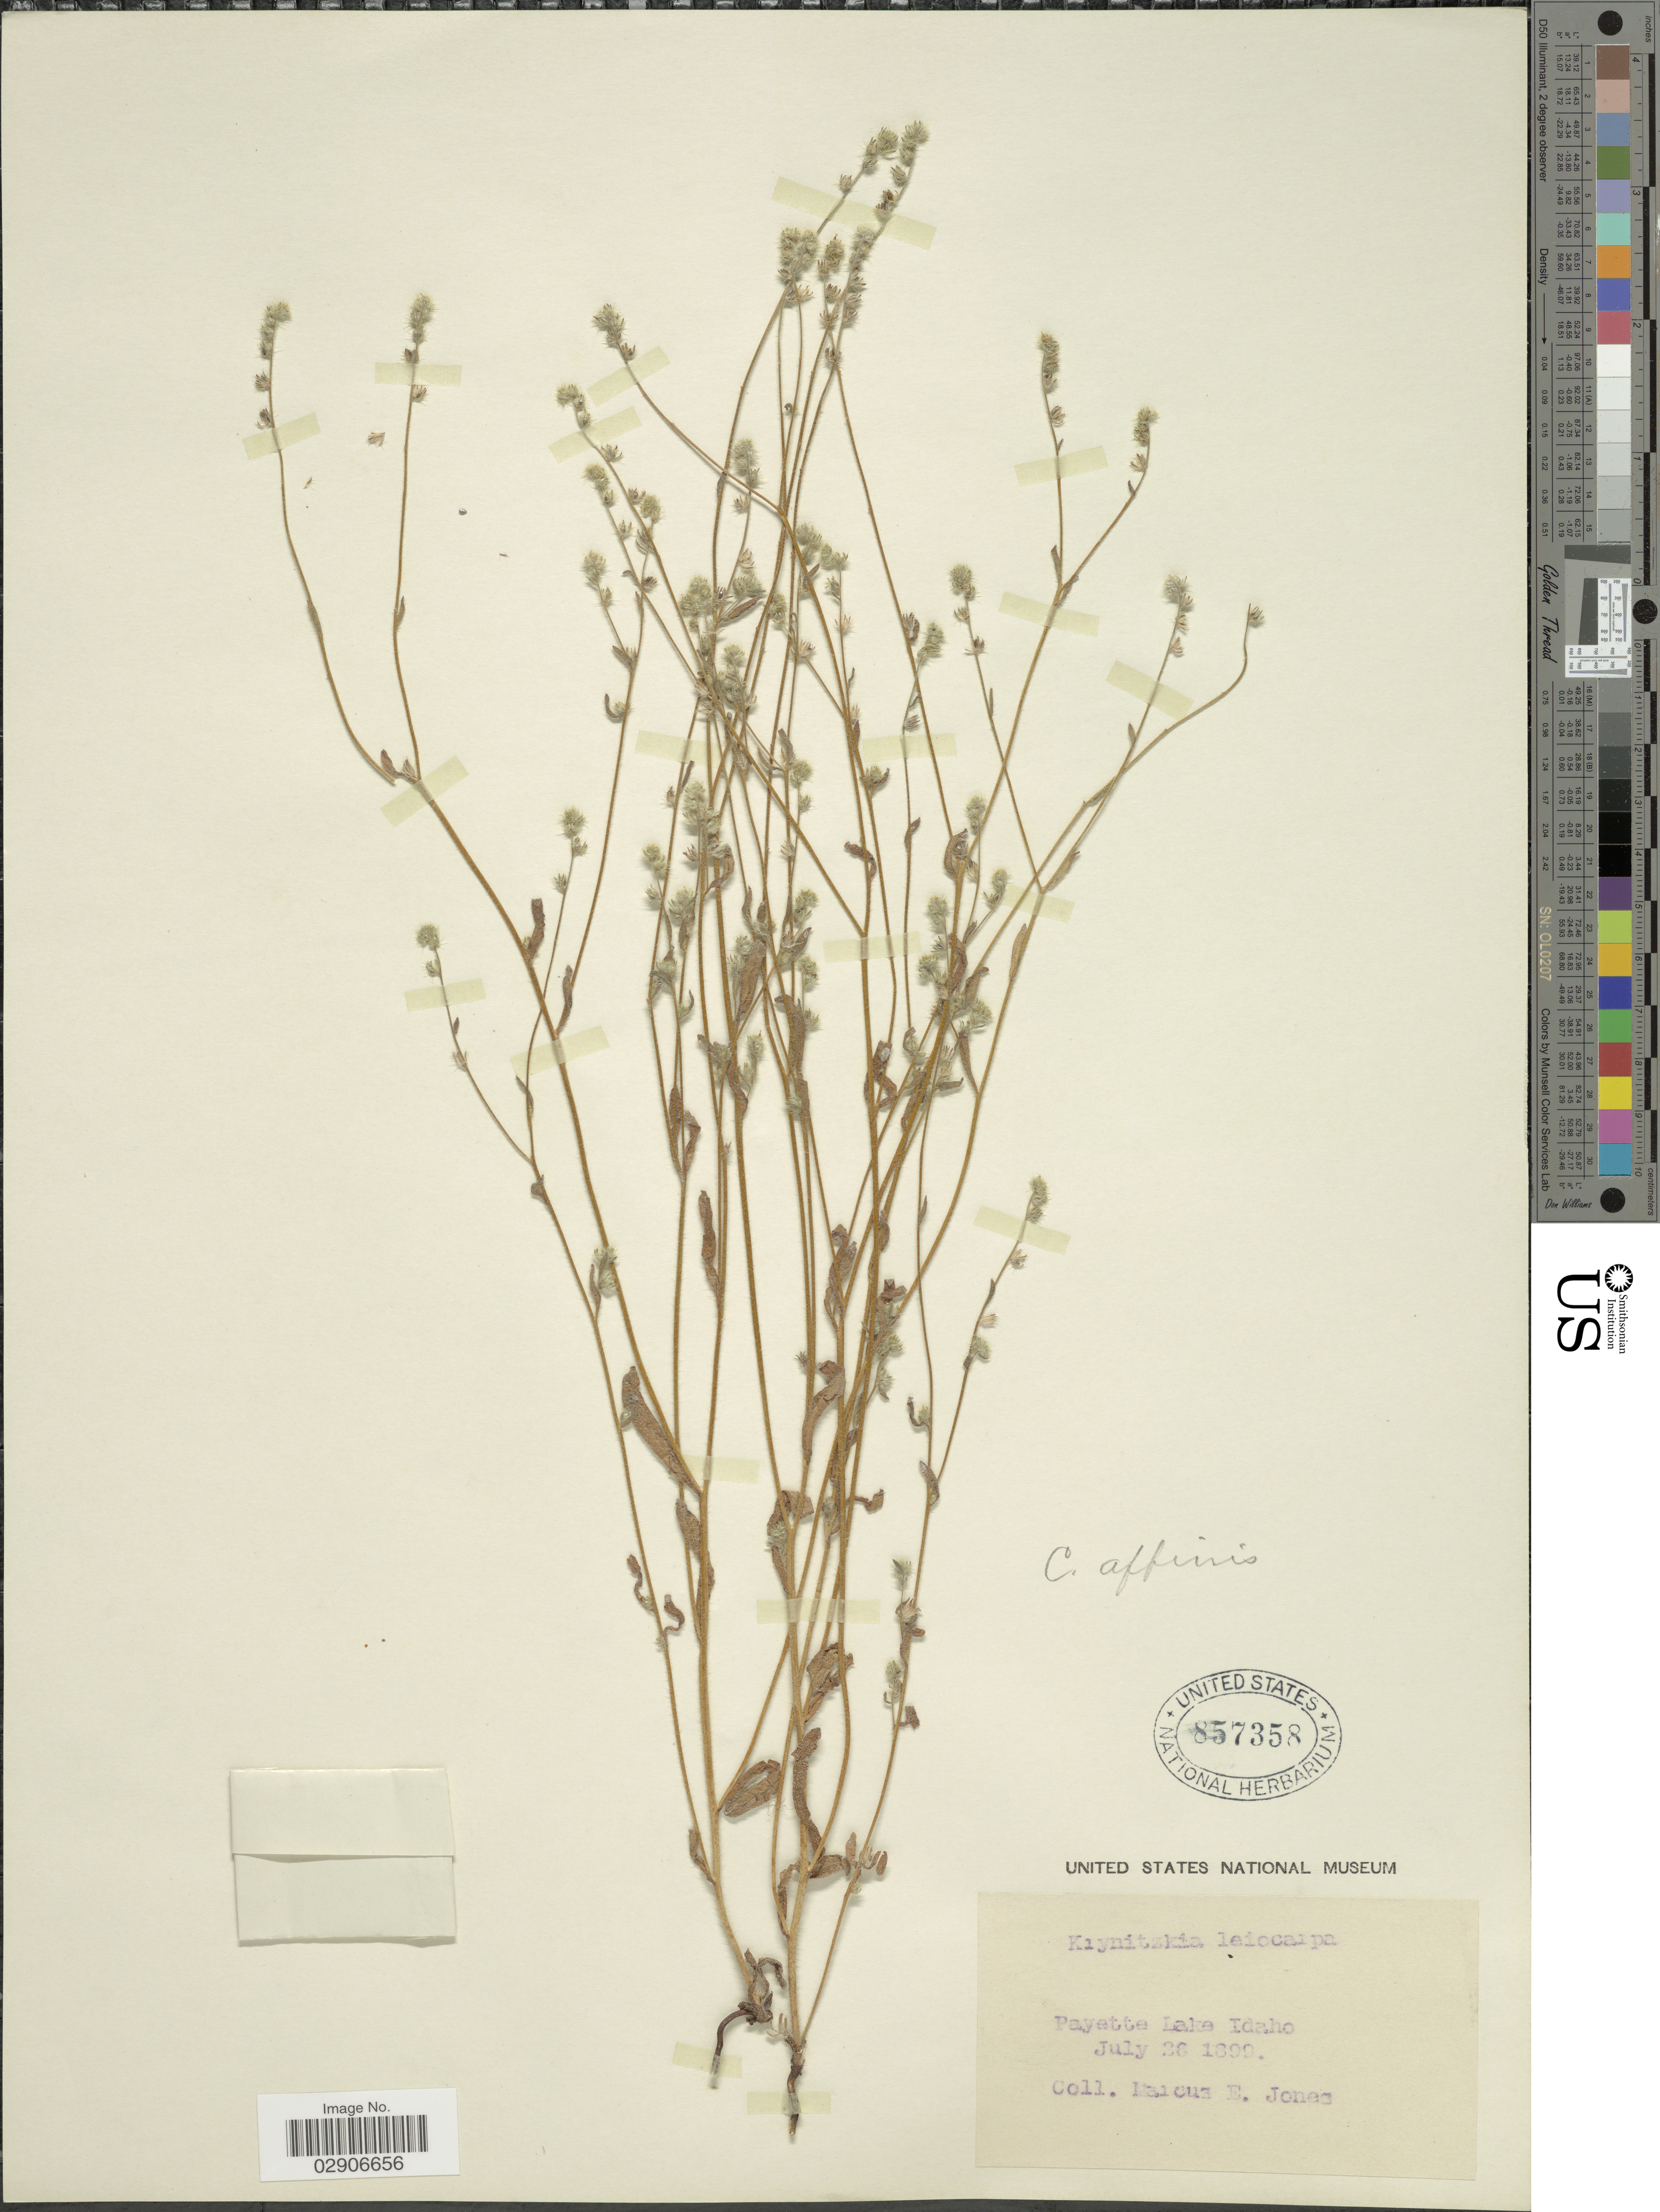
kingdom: Plantae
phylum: Tracheophyta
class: Magnoliopsida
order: Boraginales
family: Boraginaceae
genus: Cryptantha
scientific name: Cryptantha affinis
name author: (A. Gray) Greene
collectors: M. E. Jones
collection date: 1899-07-26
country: United States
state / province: Idaho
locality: Payette Lake Idaho.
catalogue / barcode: US 857358